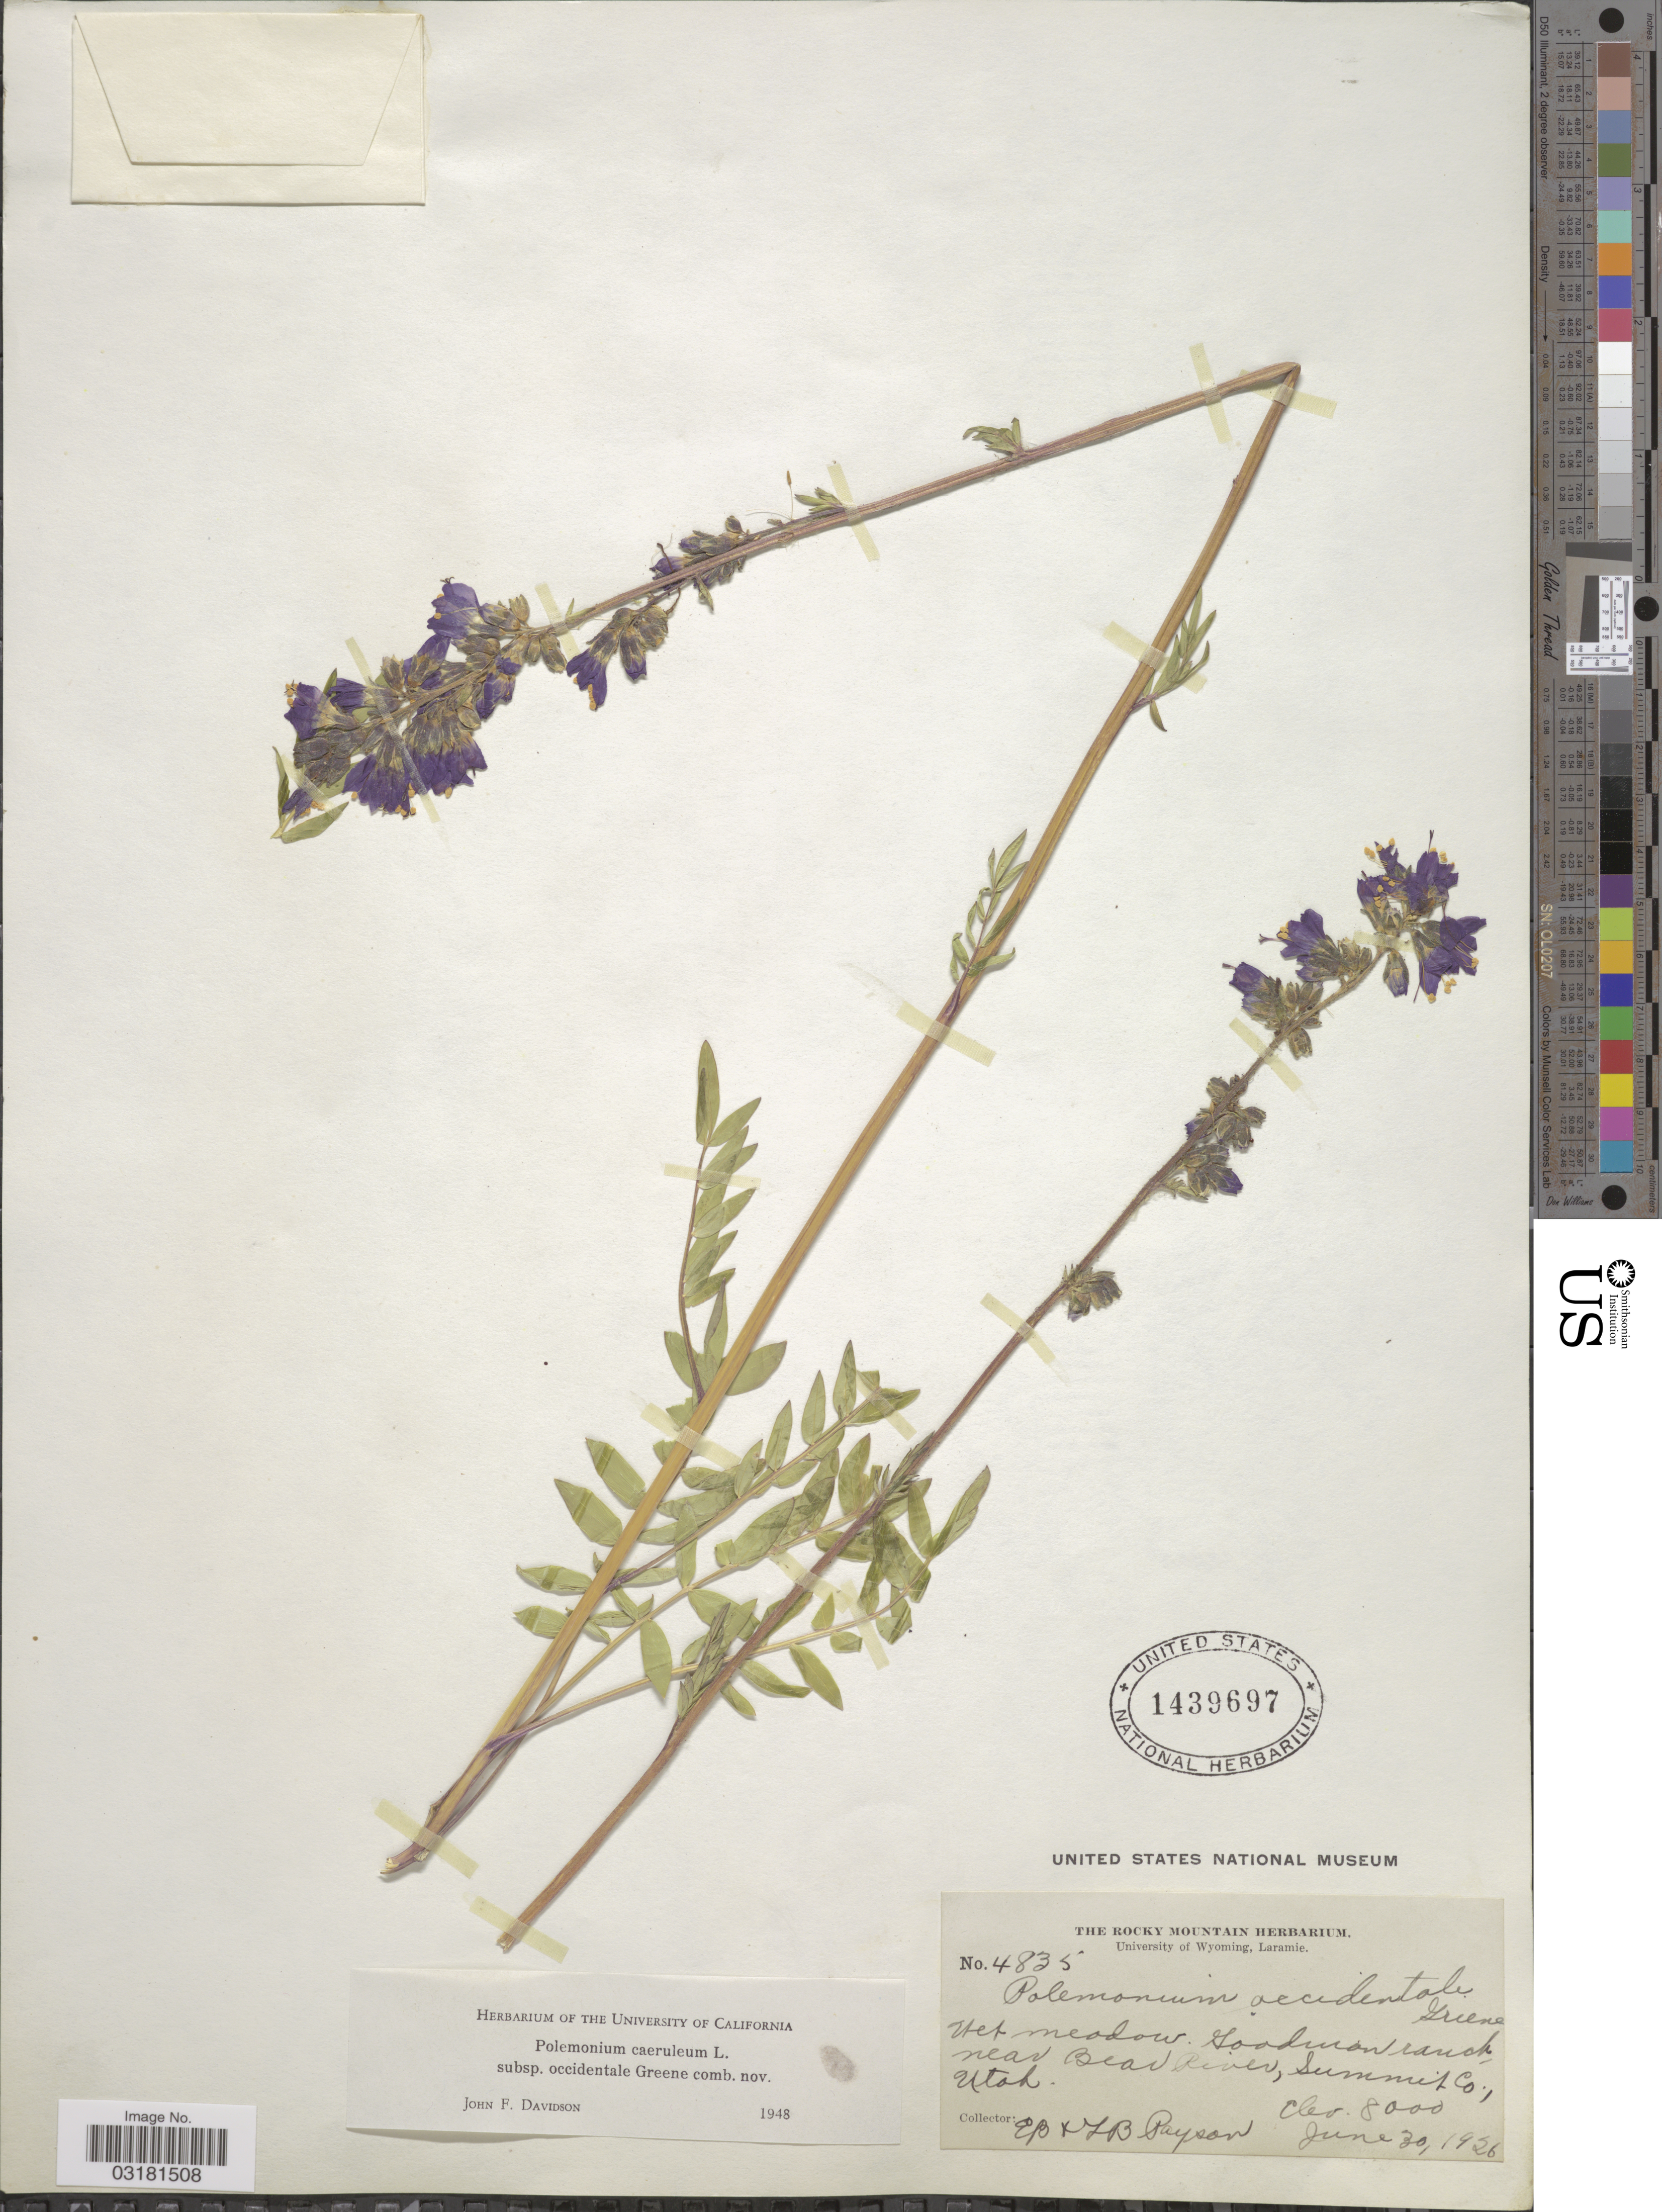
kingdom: Plantae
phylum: Tracheophyta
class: Magnoliopsida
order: Ericales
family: Polemoniaceae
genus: Polemonium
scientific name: Polemonium occidentale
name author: Greene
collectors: E. B. Payson & L. Payson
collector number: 4835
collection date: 1926-06-30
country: United States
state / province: Utah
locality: Wet meadow. Goodman ranch, near Bear River, Summit Co.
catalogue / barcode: US 1439697